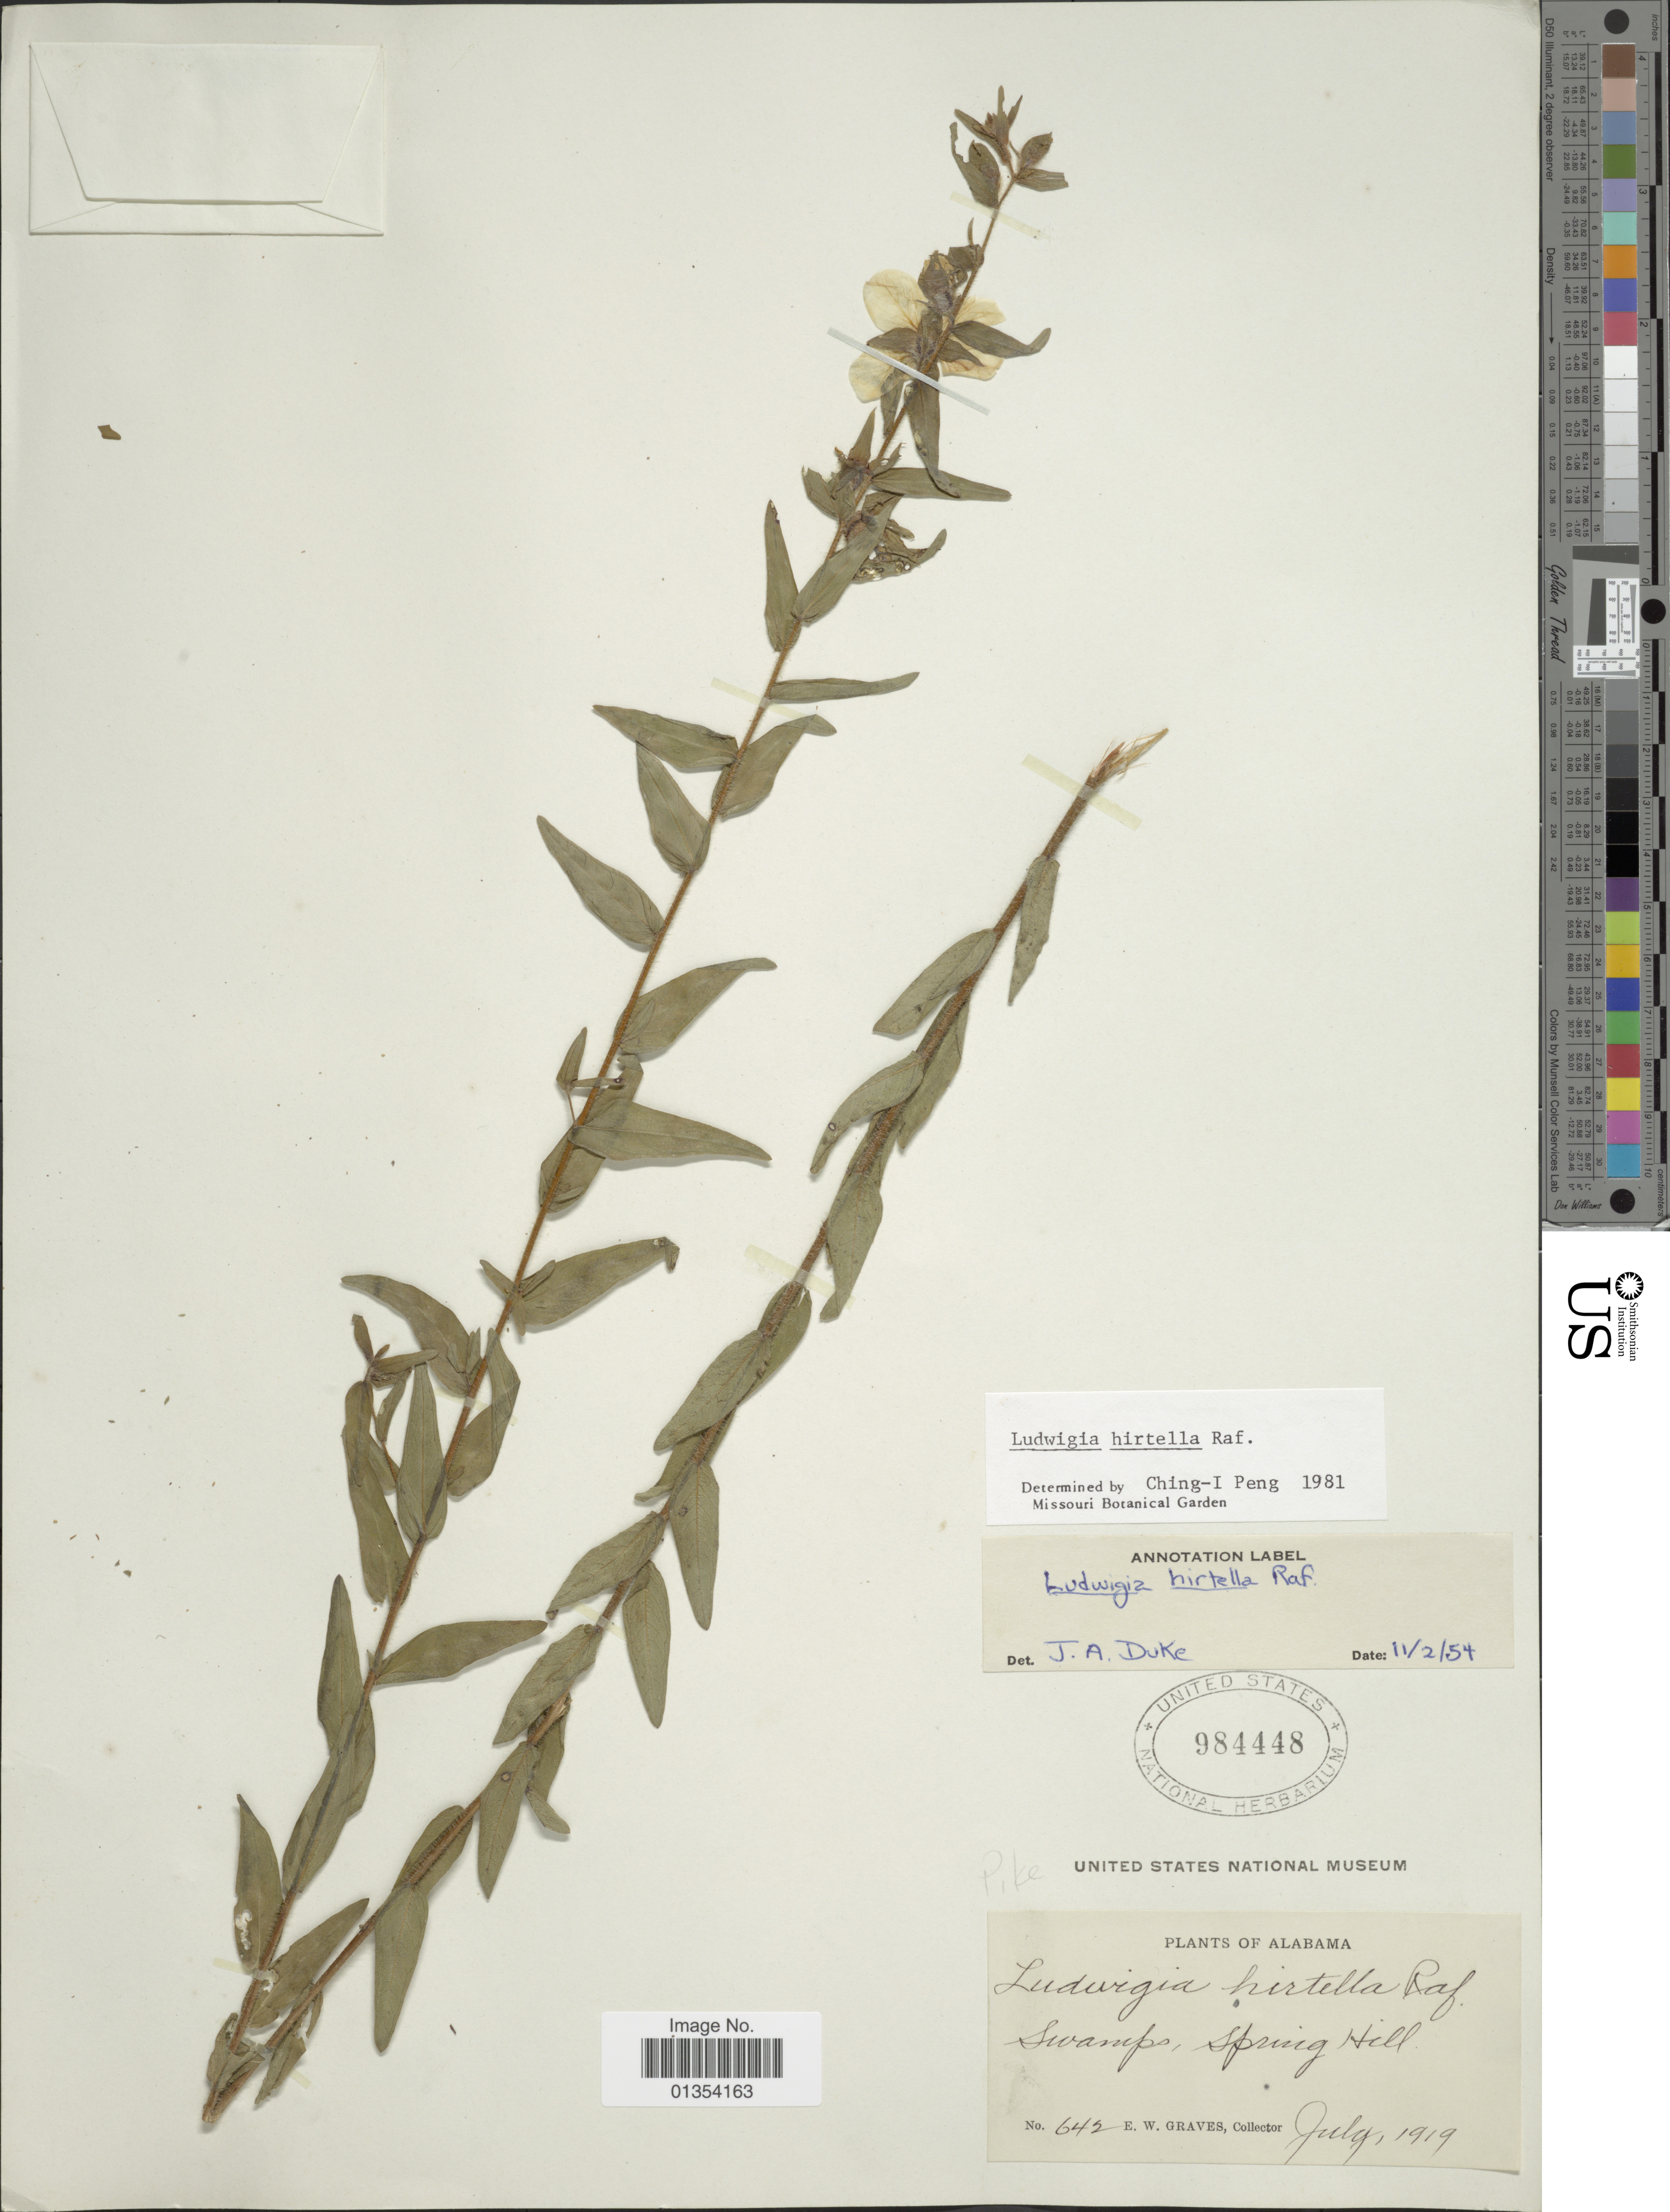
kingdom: Plantae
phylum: Tracheophyta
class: Magnoliopsida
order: Myrtales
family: Onagraceae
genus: Ludwigia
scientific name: Ludwigia hirtella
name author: Raf.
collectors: E. Graves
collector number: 642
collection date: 1919-07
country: United States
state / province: Alabama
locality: Swamps, Spring Hill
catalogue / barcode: US 984448